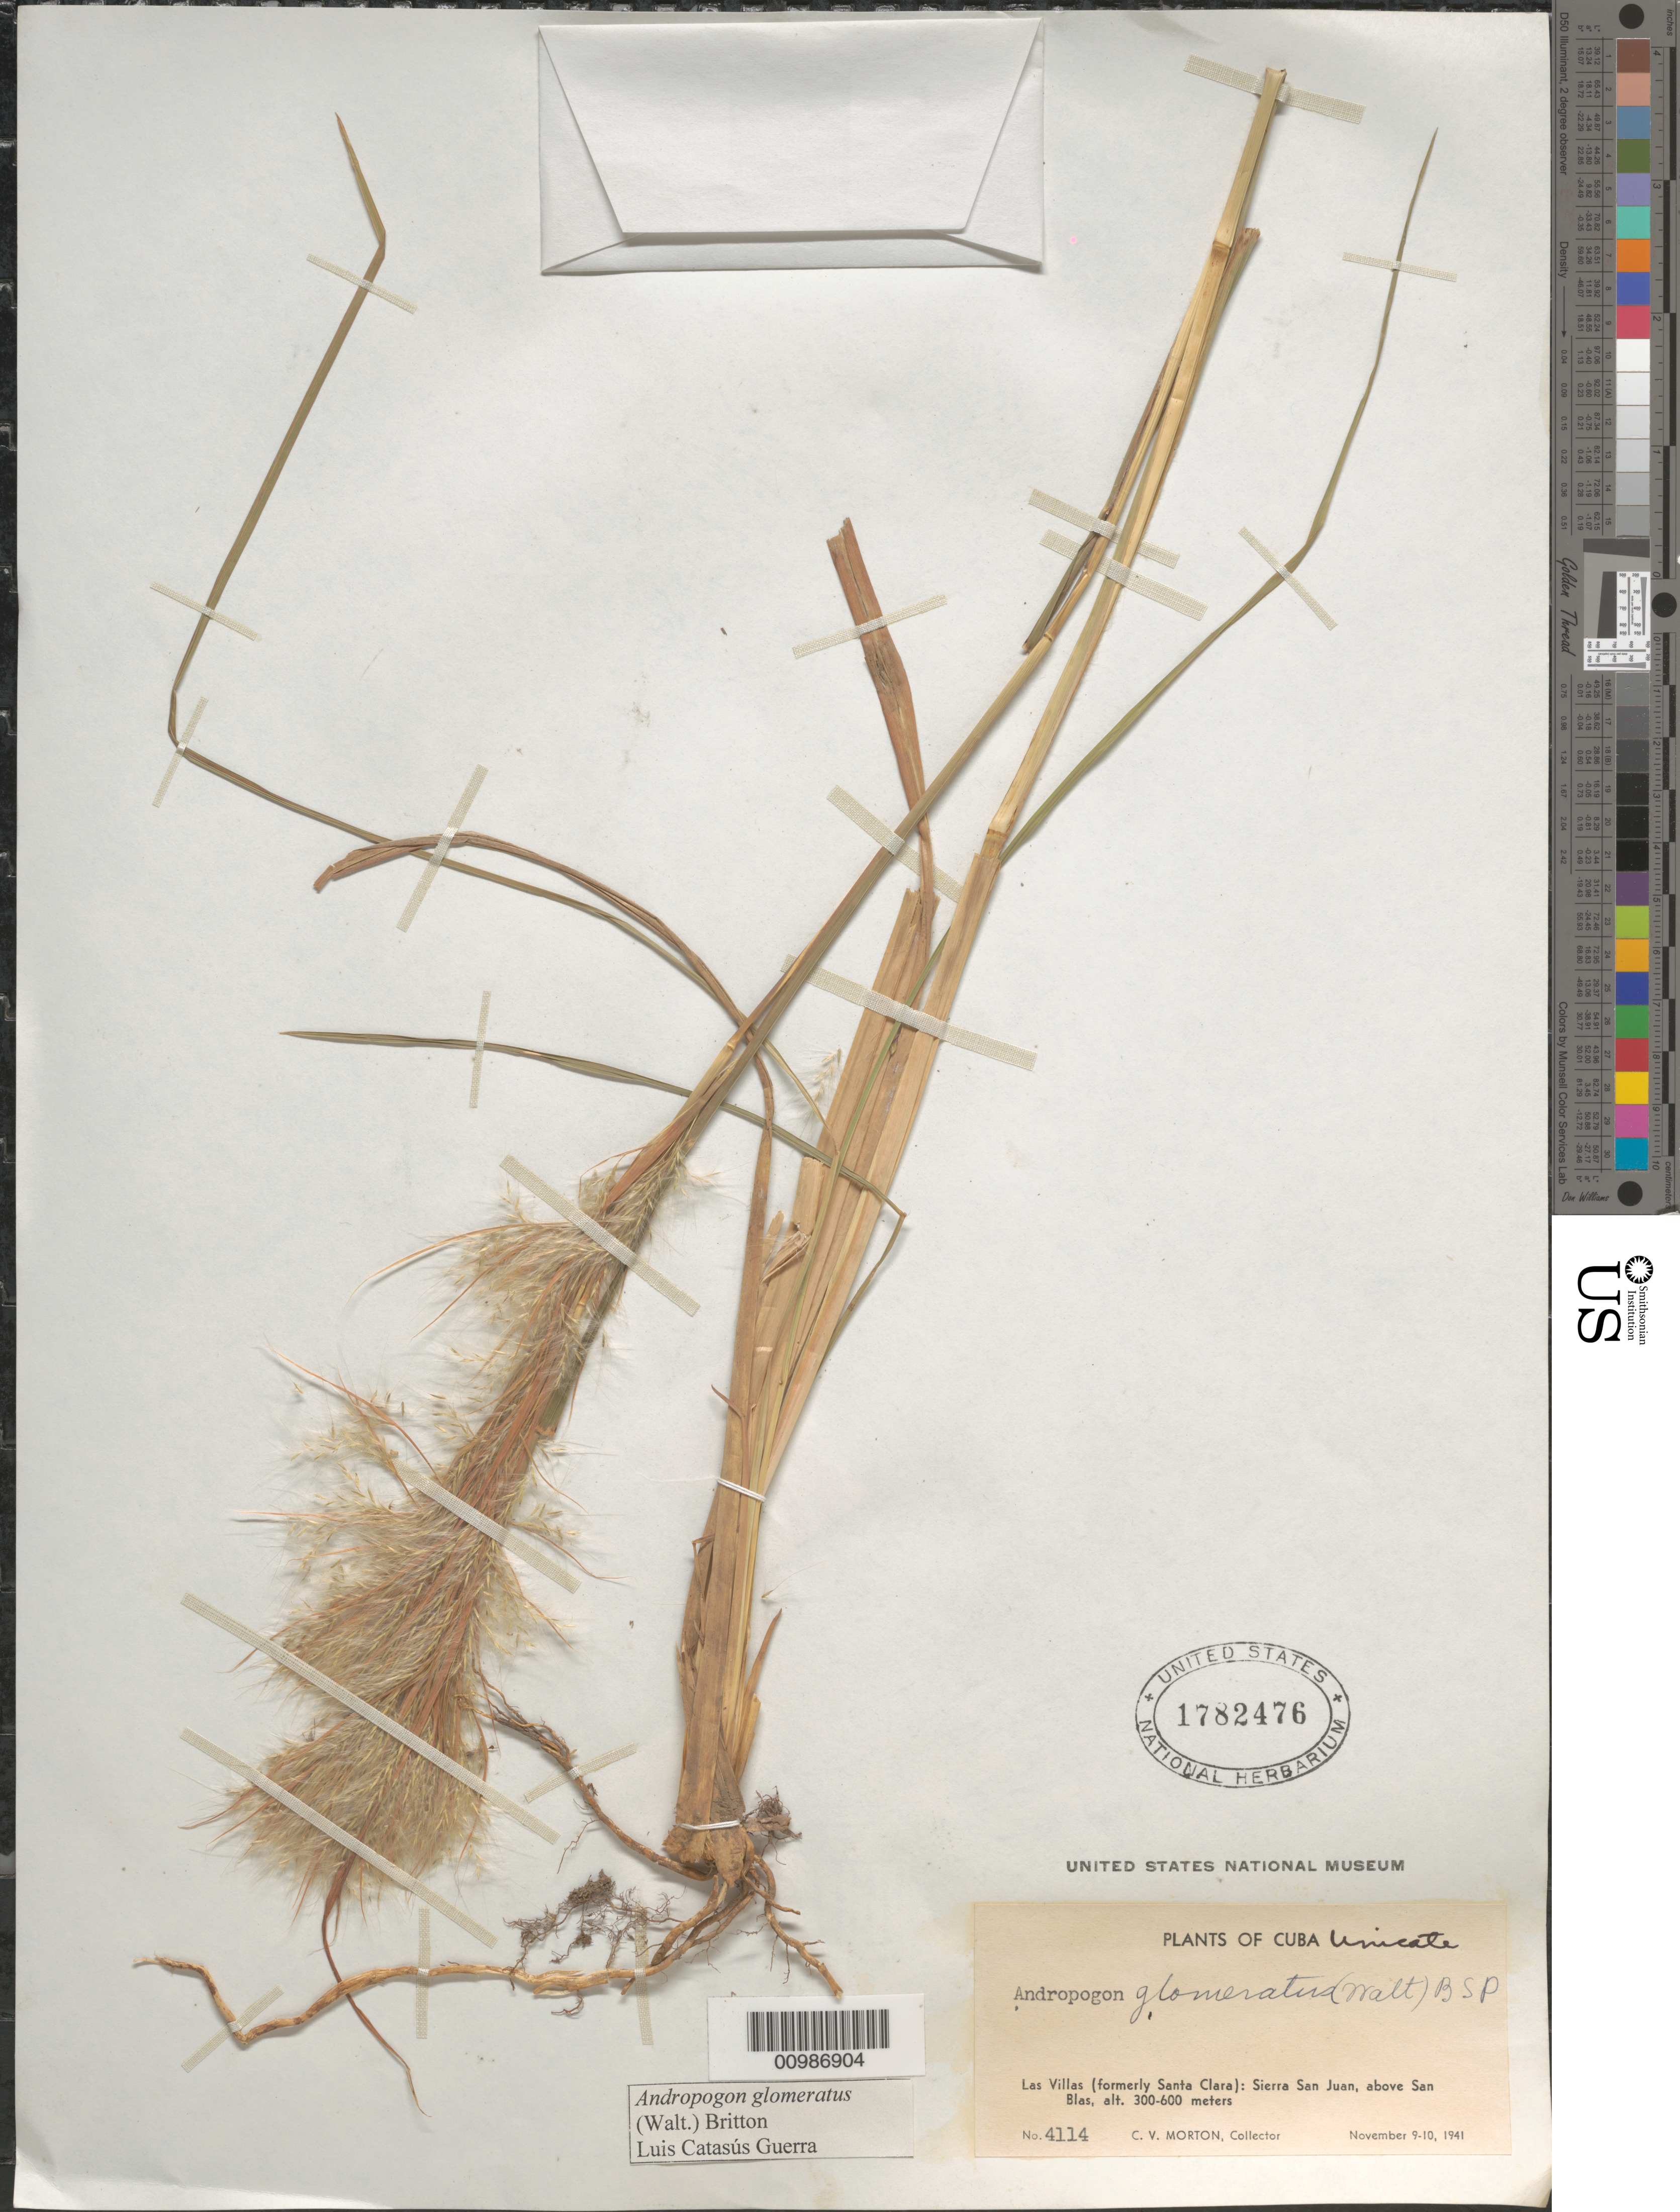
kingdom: Plantae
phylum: Tracheophyta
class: Liliopsida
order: Poales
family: Poaceae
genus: Andropogon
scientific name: Andropogon glomeratus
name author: (Walter) Britton, Stearns & Poggenb.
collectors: C. V. Morton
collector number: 4114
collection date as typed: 09 Nov 1941 to10 Nov 1941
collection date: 1941-11-09/1941-11-10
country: Cuba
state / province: Las Villas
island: Cuba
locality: Sierra San Juan, above San Blas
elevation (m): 300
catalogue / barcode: US 1782476